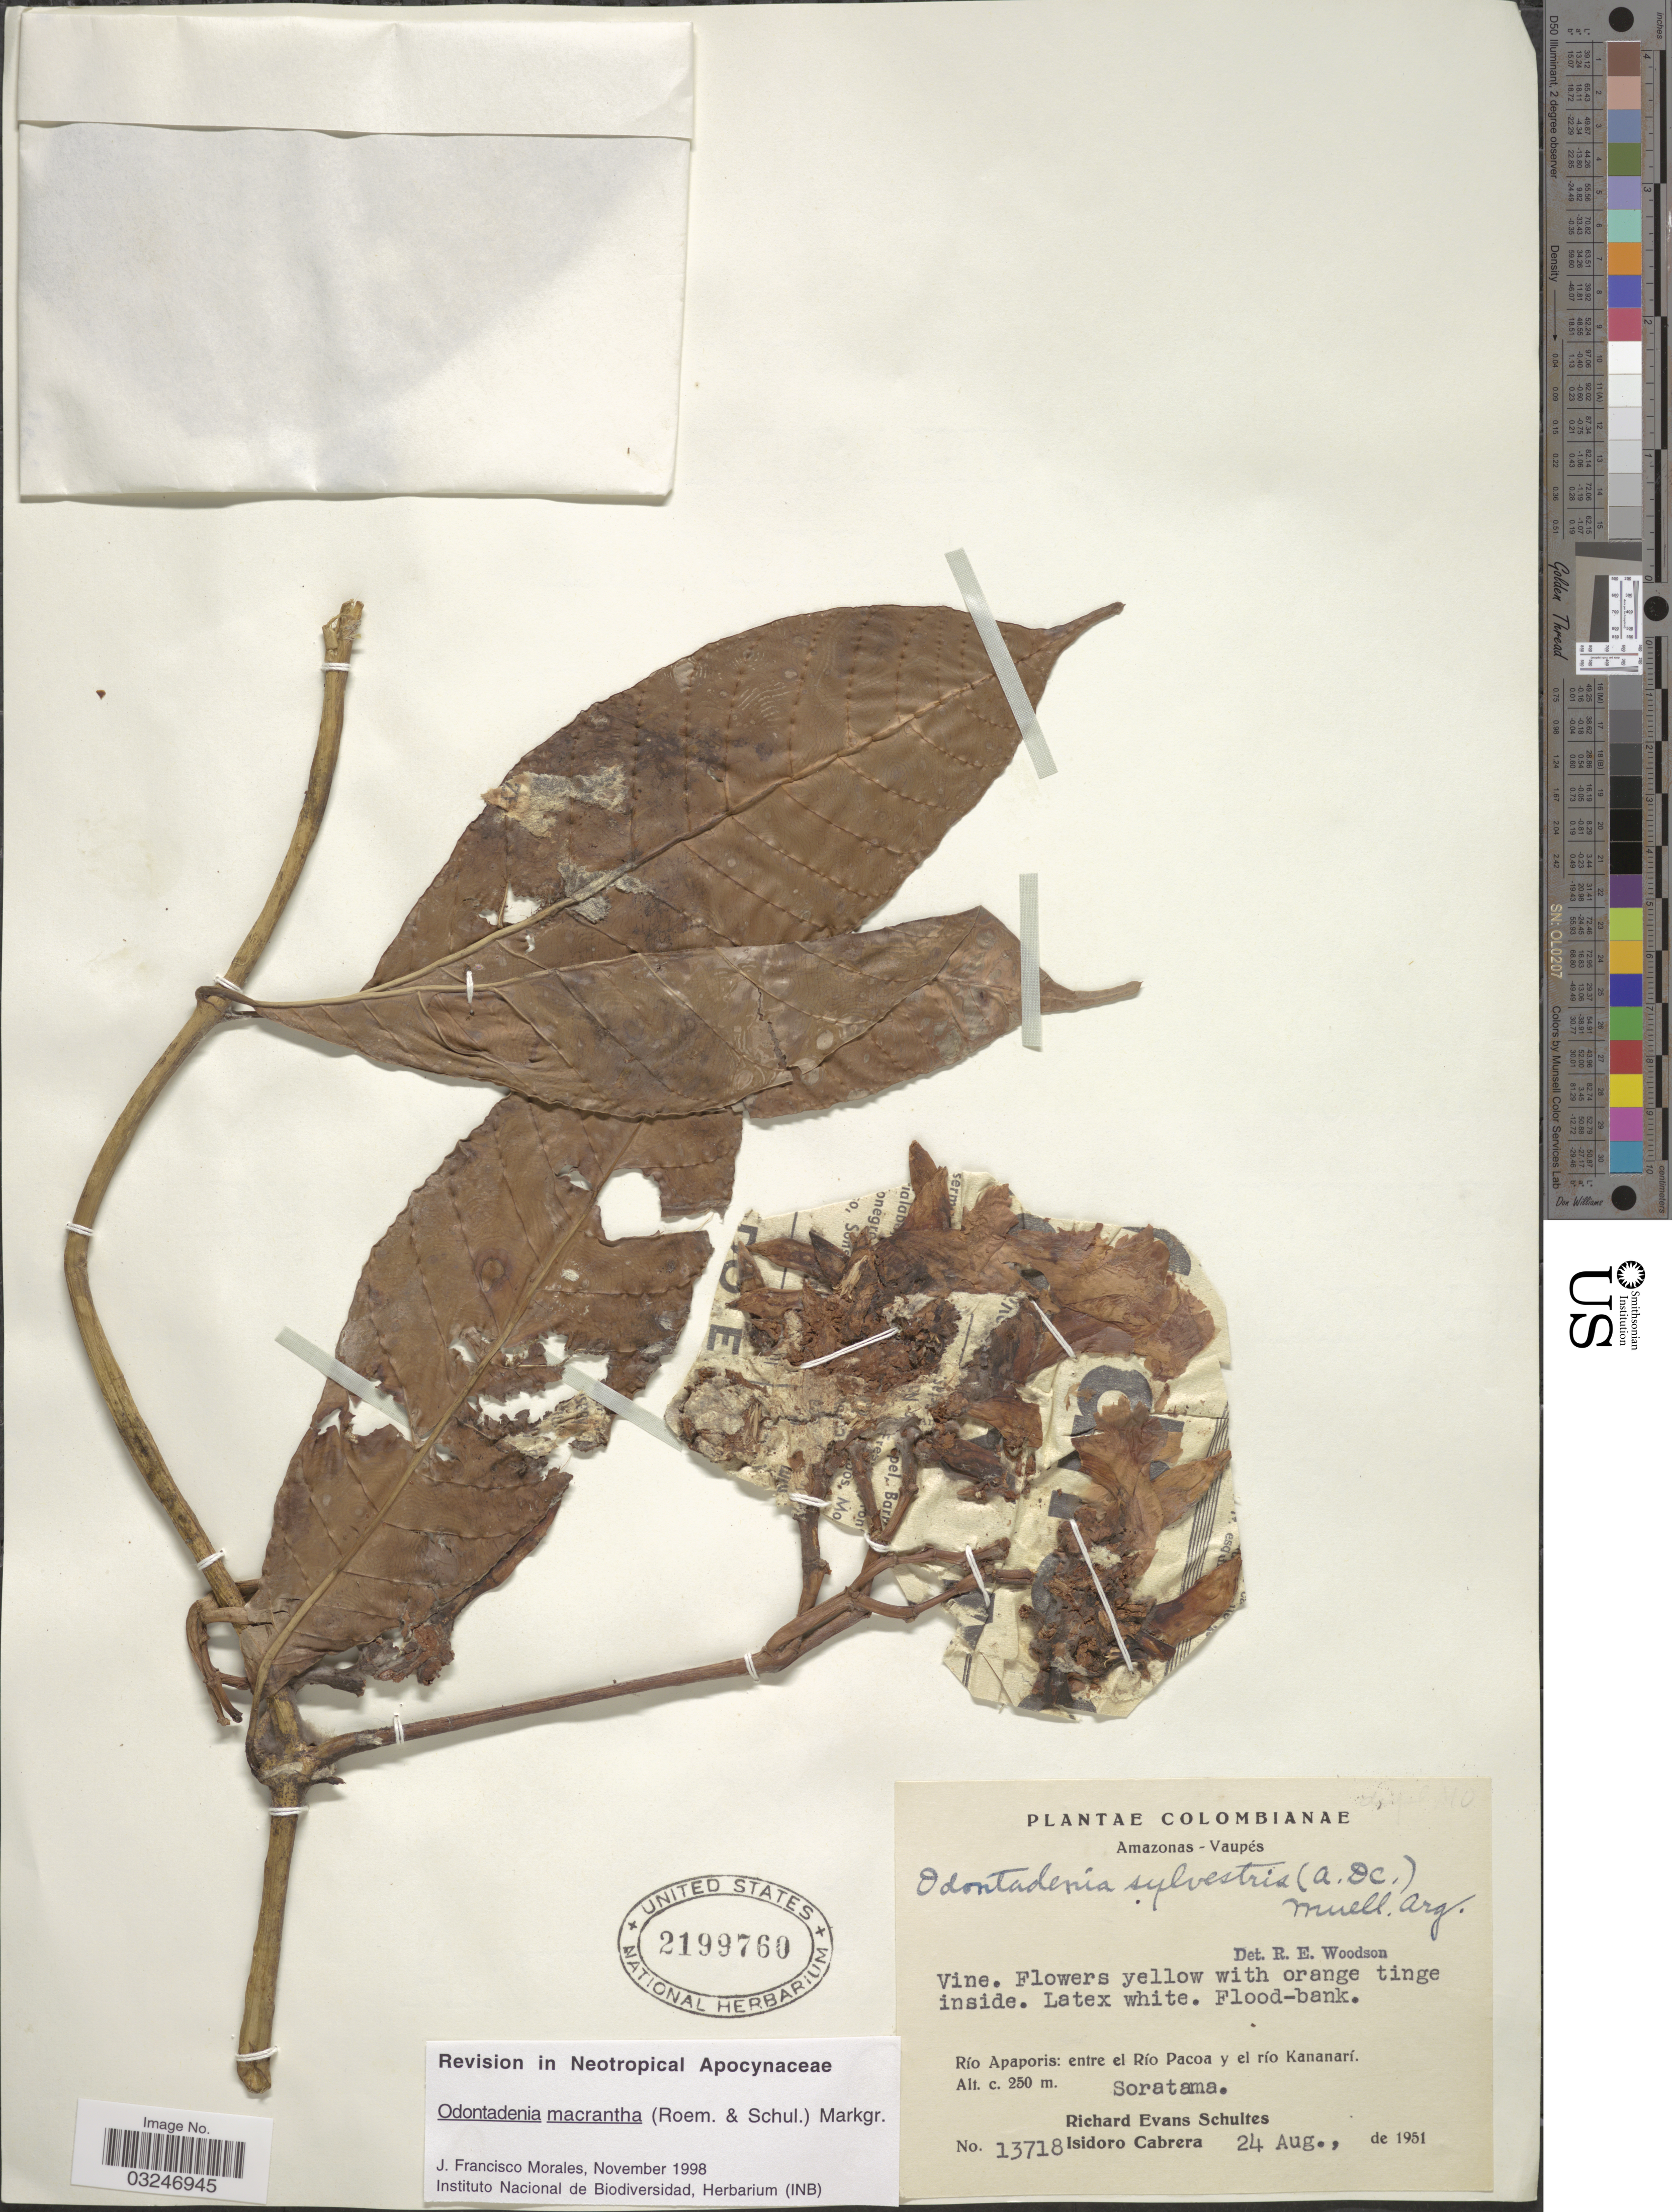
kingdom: Plantae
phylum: Tracheophyta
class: Magnoliopsida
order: Gentianales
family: Apocynaceae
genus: Odontadenia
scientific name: Odontadenia macrantha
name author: (Roem. & Schult.) Markgr.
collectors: R. E. Schultes & I. Cabrera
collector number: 13718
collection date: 1951-08-24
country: Colombia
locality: Amazonas-Vaupés. Río Apaporis: entre el Río Pacoa y el río Kananarí. Soratama.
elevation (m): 250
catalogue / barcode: US 2199760